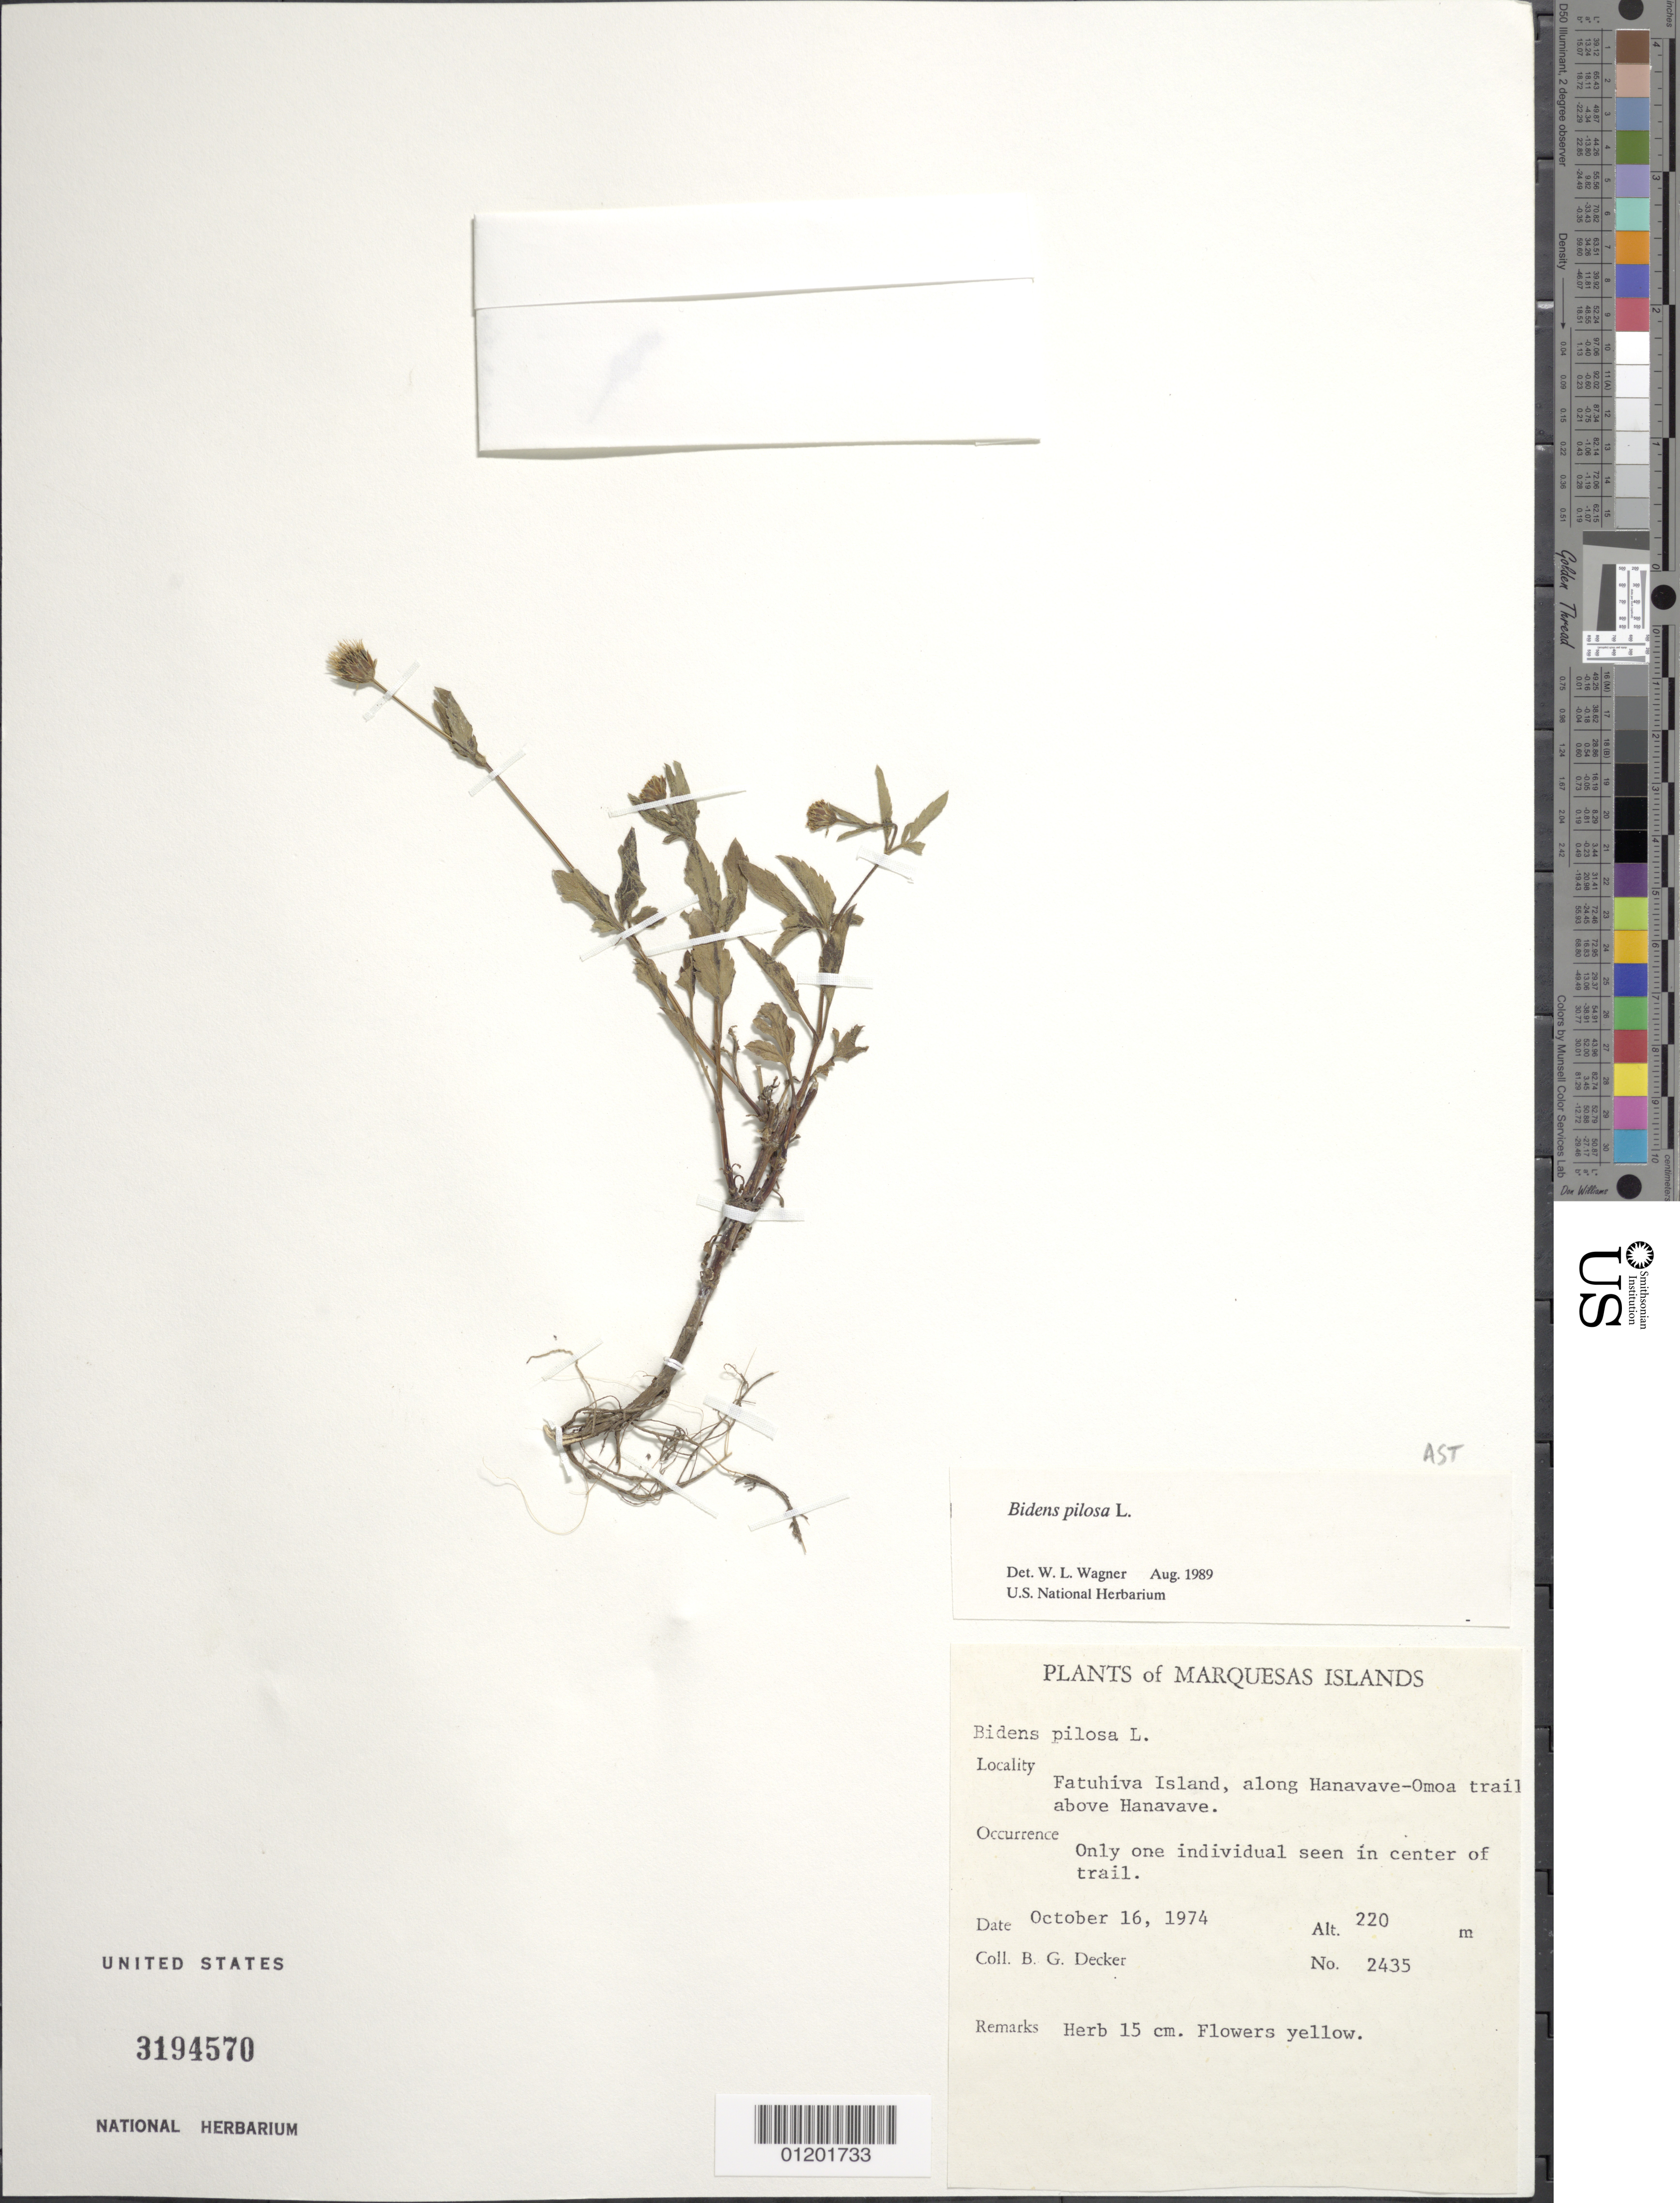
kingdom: Plantae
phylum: Tracheophyta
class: Magnoliopsida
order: Asterales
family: Asteraceae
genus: Bidens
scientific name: Bidens pilosa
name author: L.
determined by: Wagner, W. L., (BOT), Smithsonian Institution - National Museum of Natural History (UNITED STATES)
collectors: B. G. Decker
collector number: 2435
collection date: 1974-10-16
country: French Polynesia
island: Fatu Hiva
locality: along Hanavave-'Omo'a Trail above Hanavave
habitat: Only one individual seen in center of trail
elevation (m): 220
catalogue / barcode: US 3194570